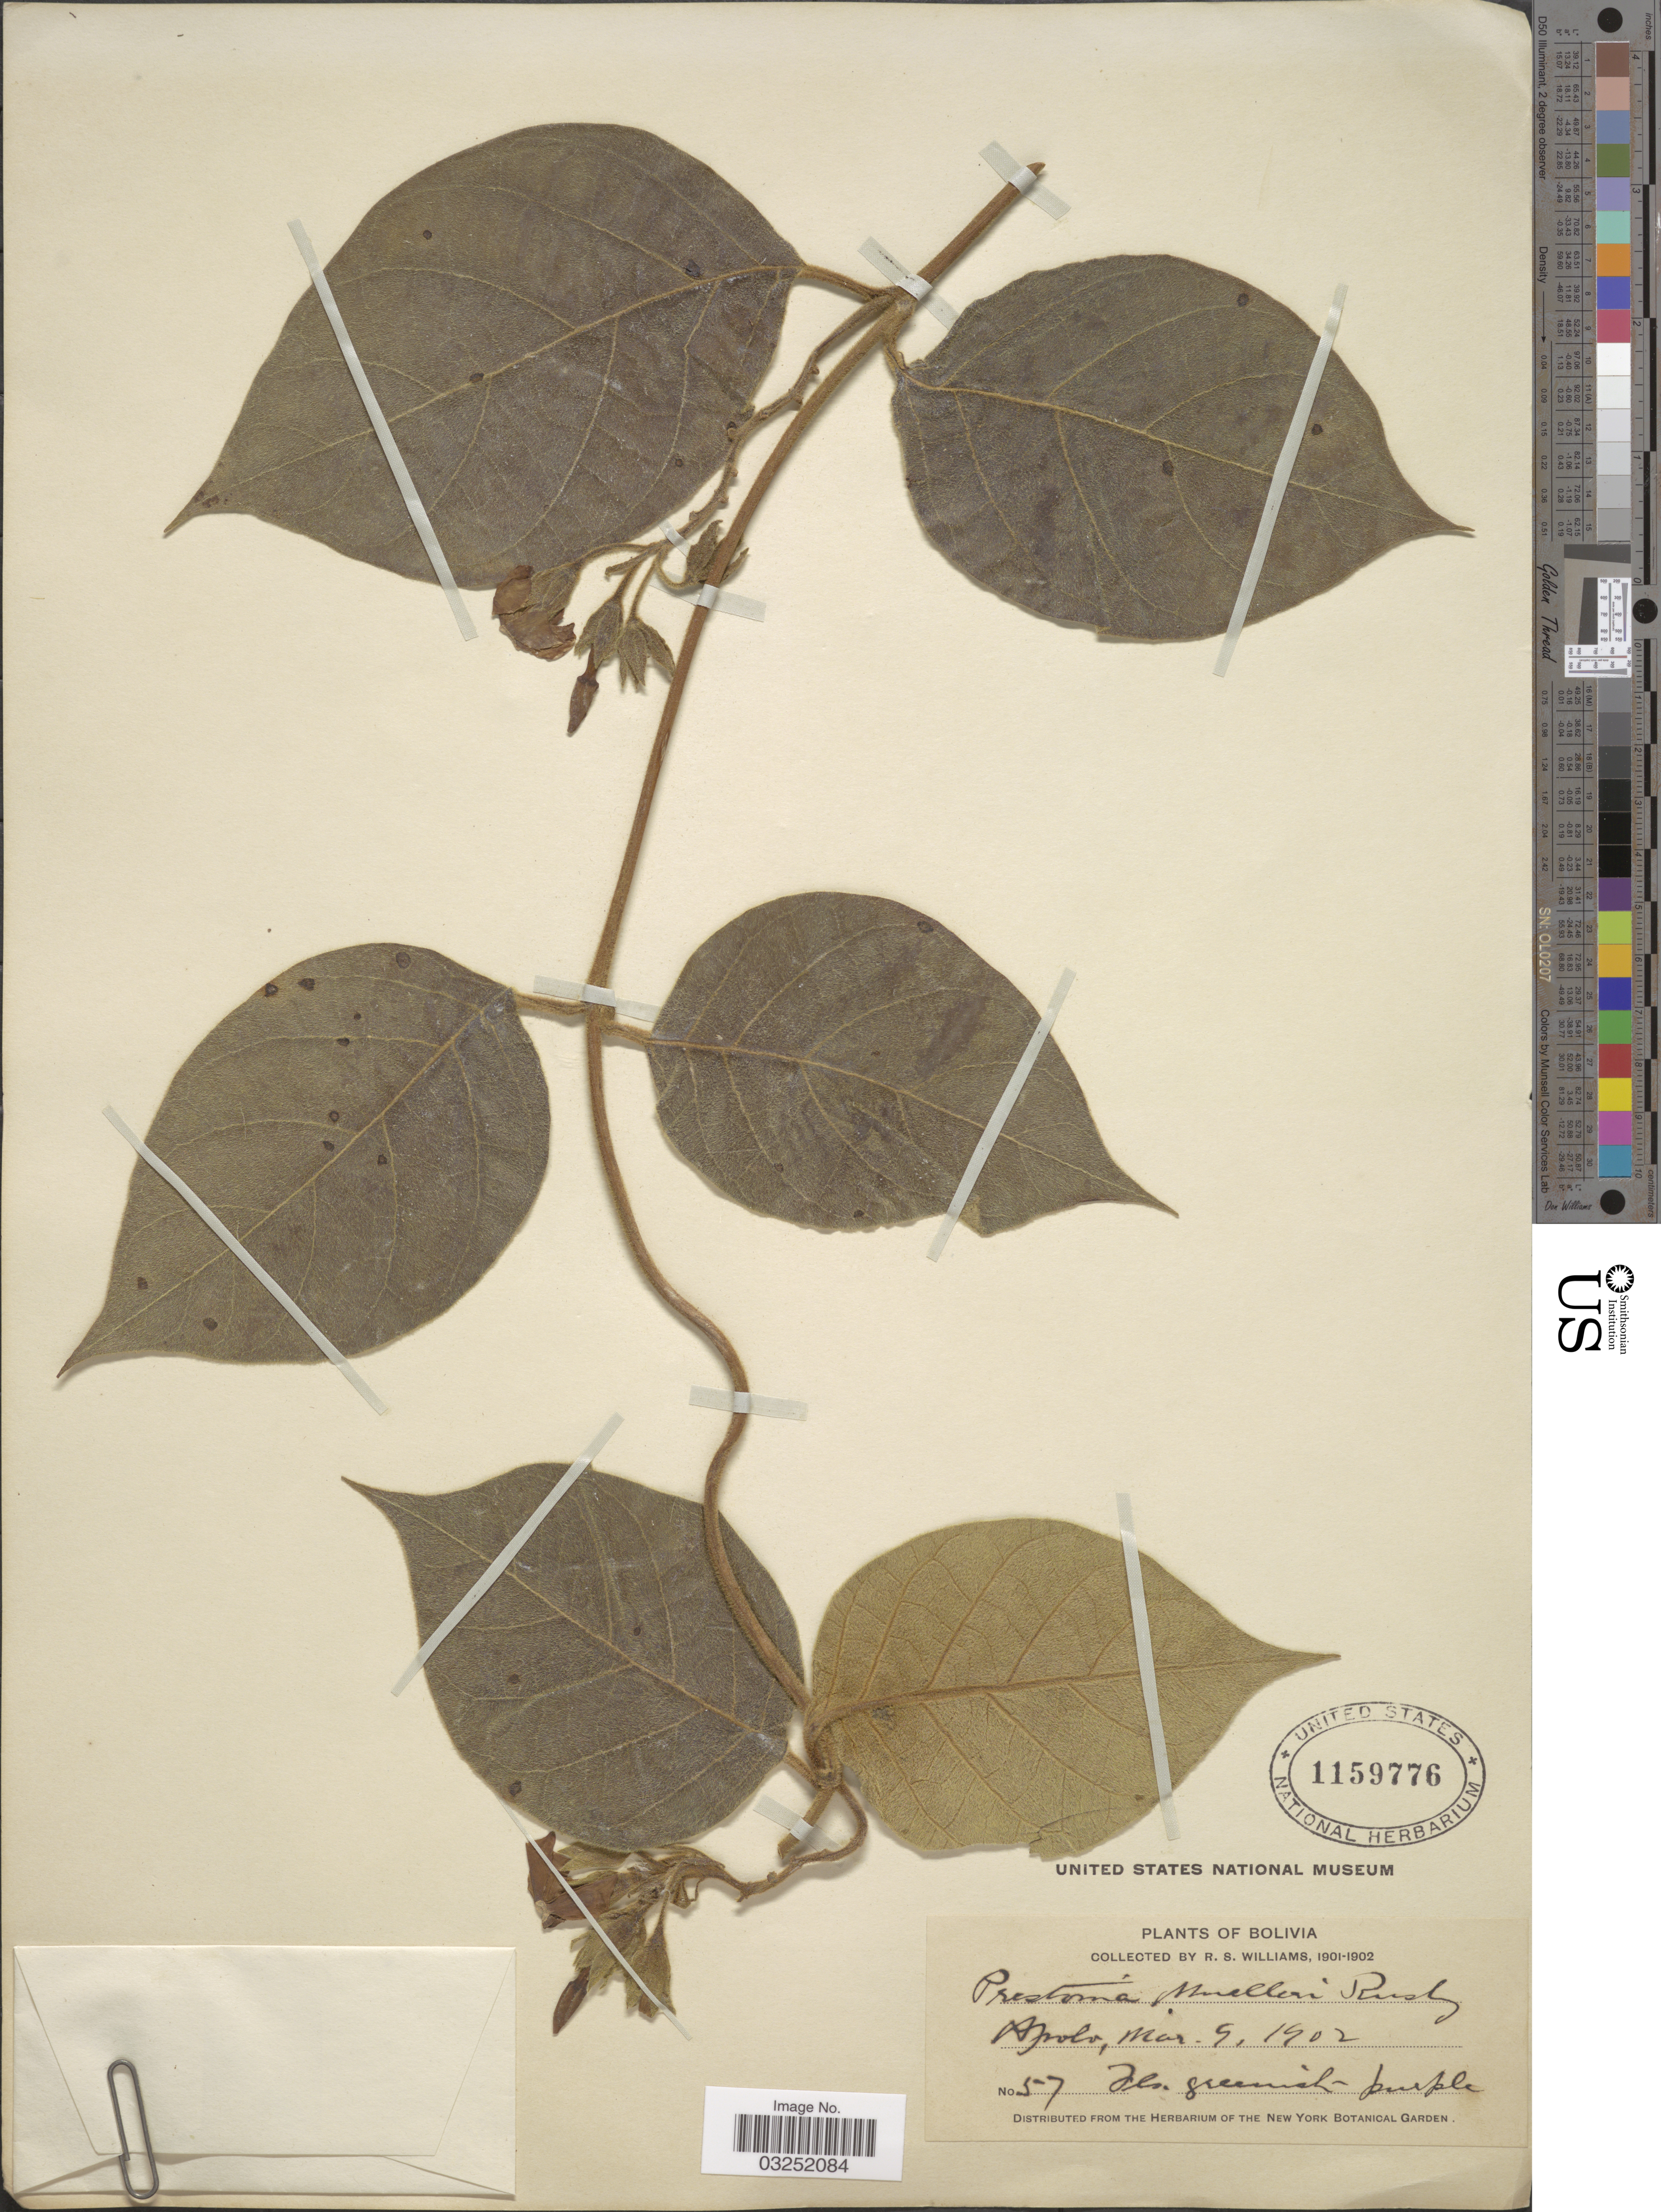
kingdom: Plantae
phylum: Tracheophyta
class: Magnoliopsida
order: Gentianales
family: Apocynaceae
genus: Prestonia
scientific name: Prestonia muelleri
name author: Rusby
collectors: R. S. Williams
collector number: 57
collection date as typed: Mar. 9, 1902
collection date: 1902-03-09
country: Bolivia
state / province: La Paz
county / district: Franz Tamayo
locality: Apolo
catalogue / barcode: US 1159776